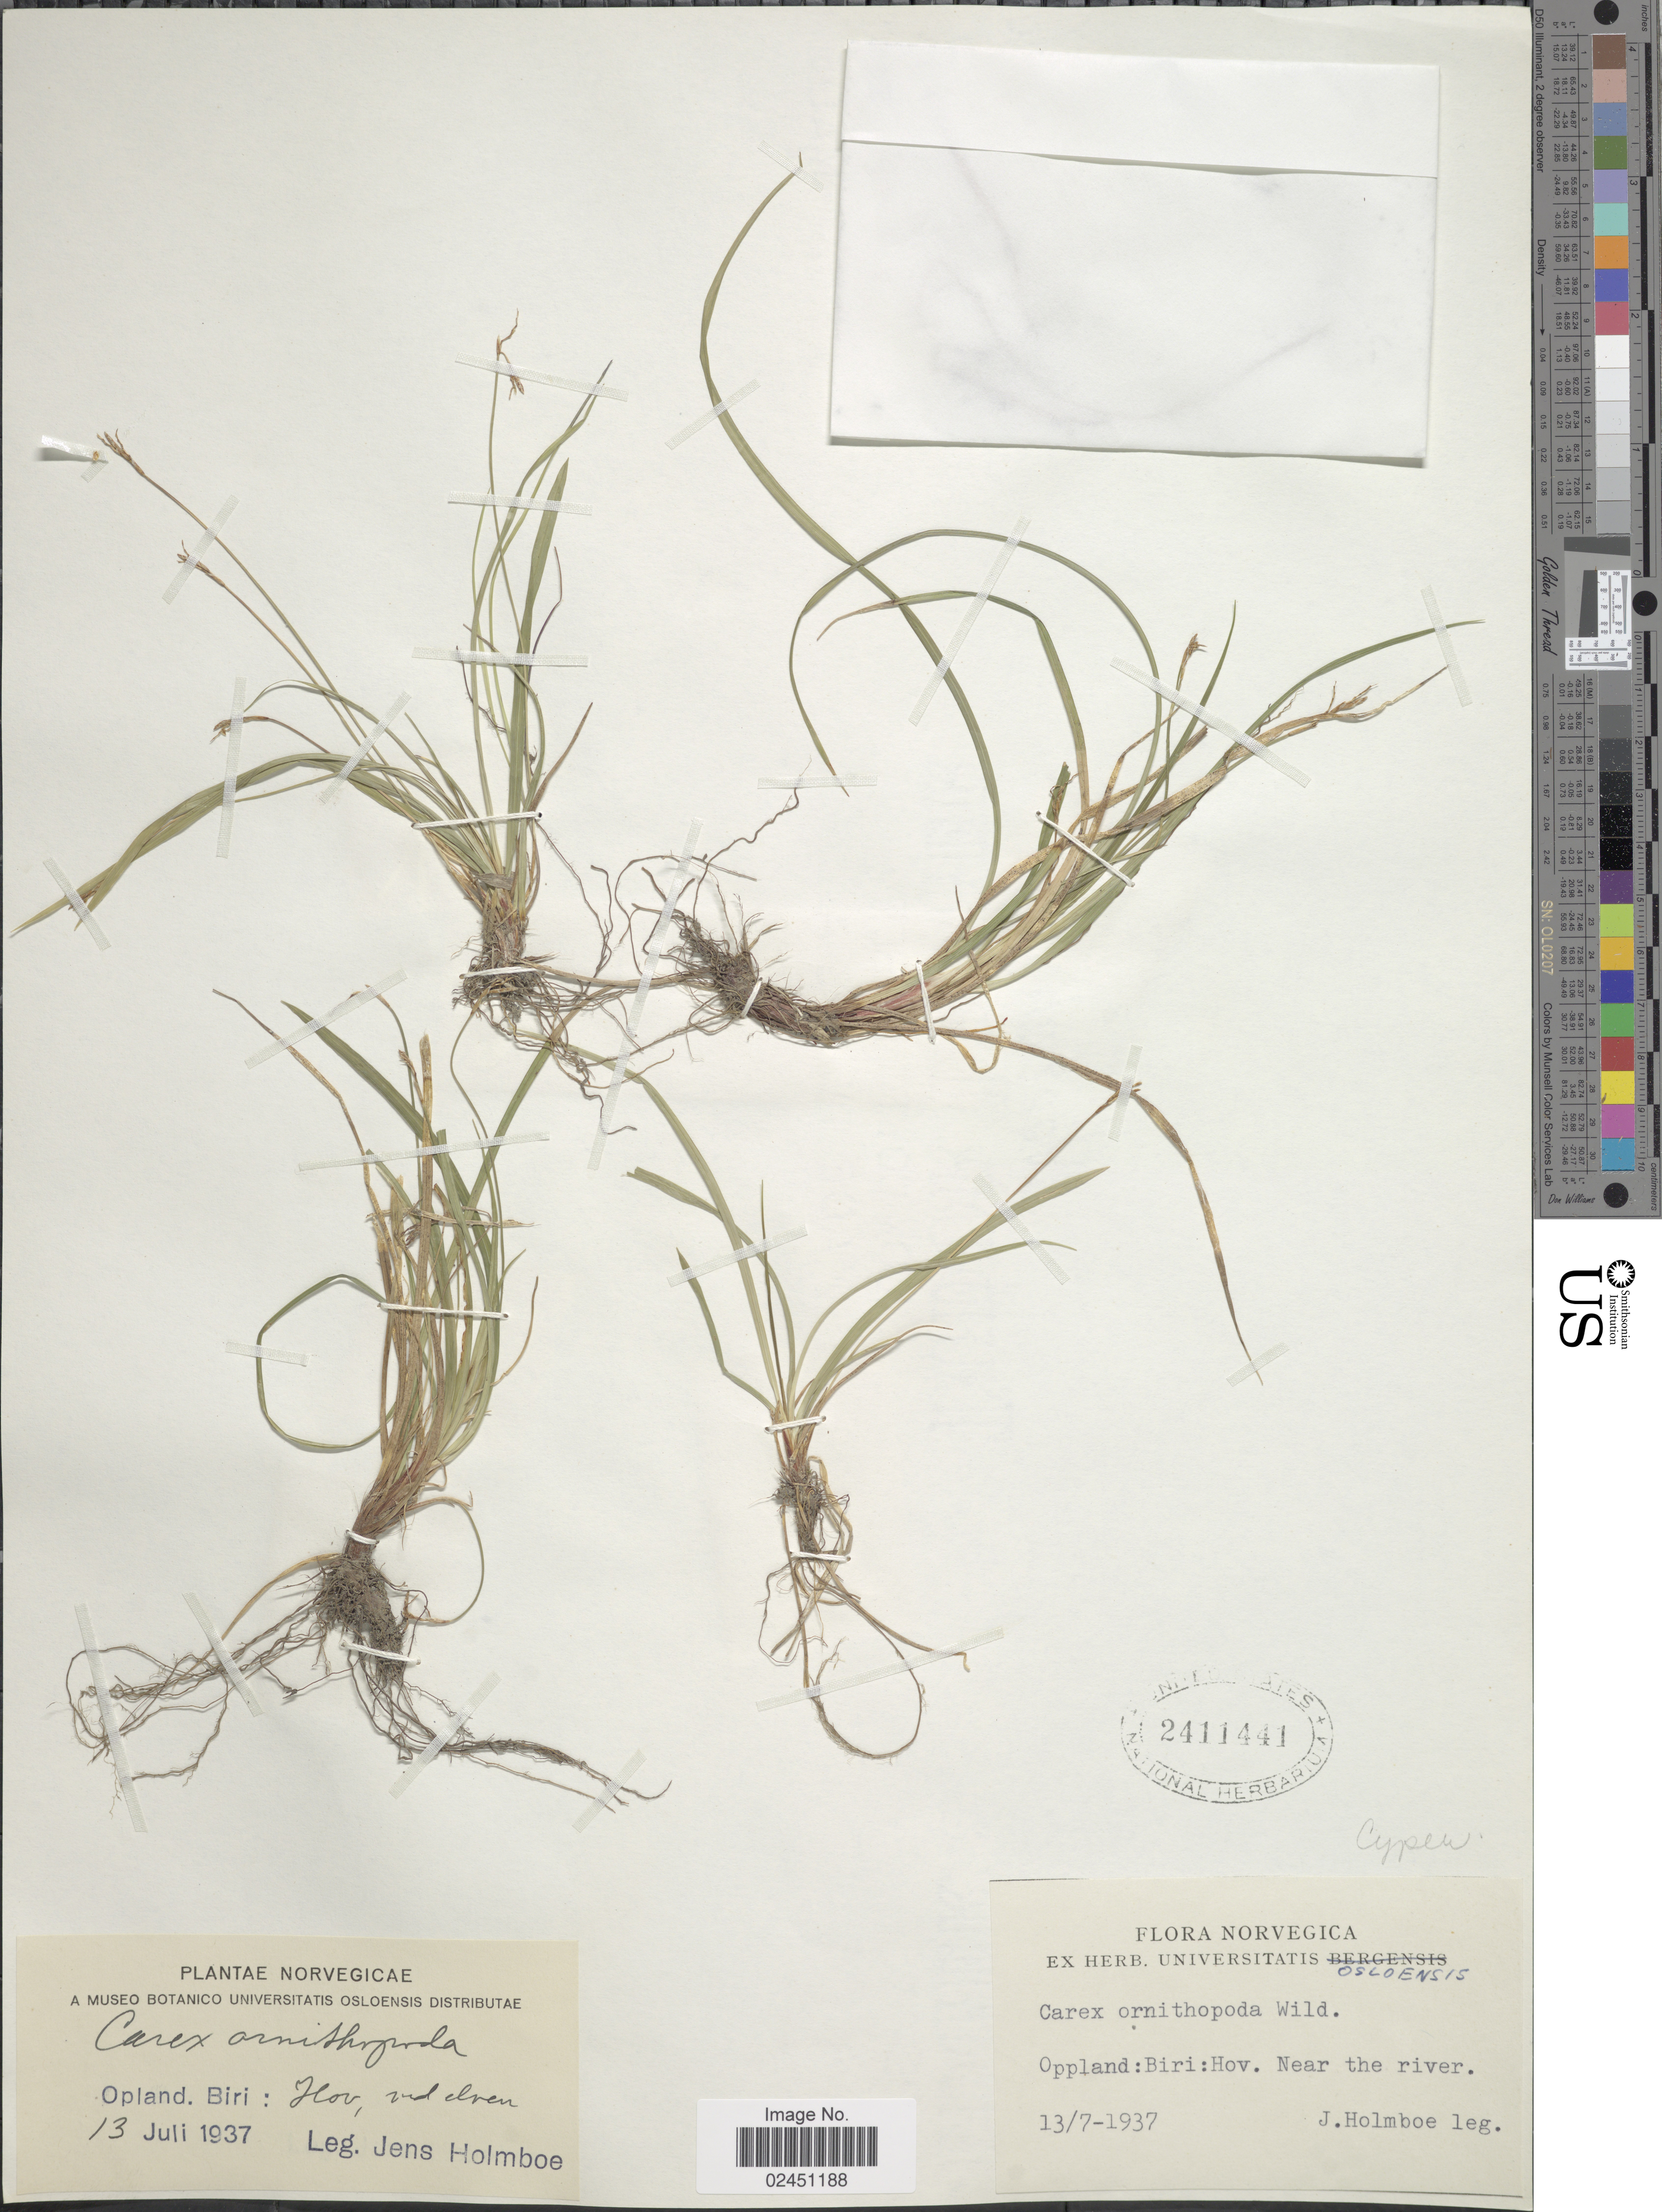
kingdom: Plantae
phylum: Tracheophyta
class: Liliopsida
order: Poales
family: Cyperaceae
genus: Carex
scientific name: Carex ornithopoda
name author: Willd.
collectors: J. Holmboe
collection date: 1937-07-13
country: Norway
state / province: Oppland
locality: Opland, Biri: Hov, ved elven. Near the river, Norvegica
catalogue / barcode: US 2411441